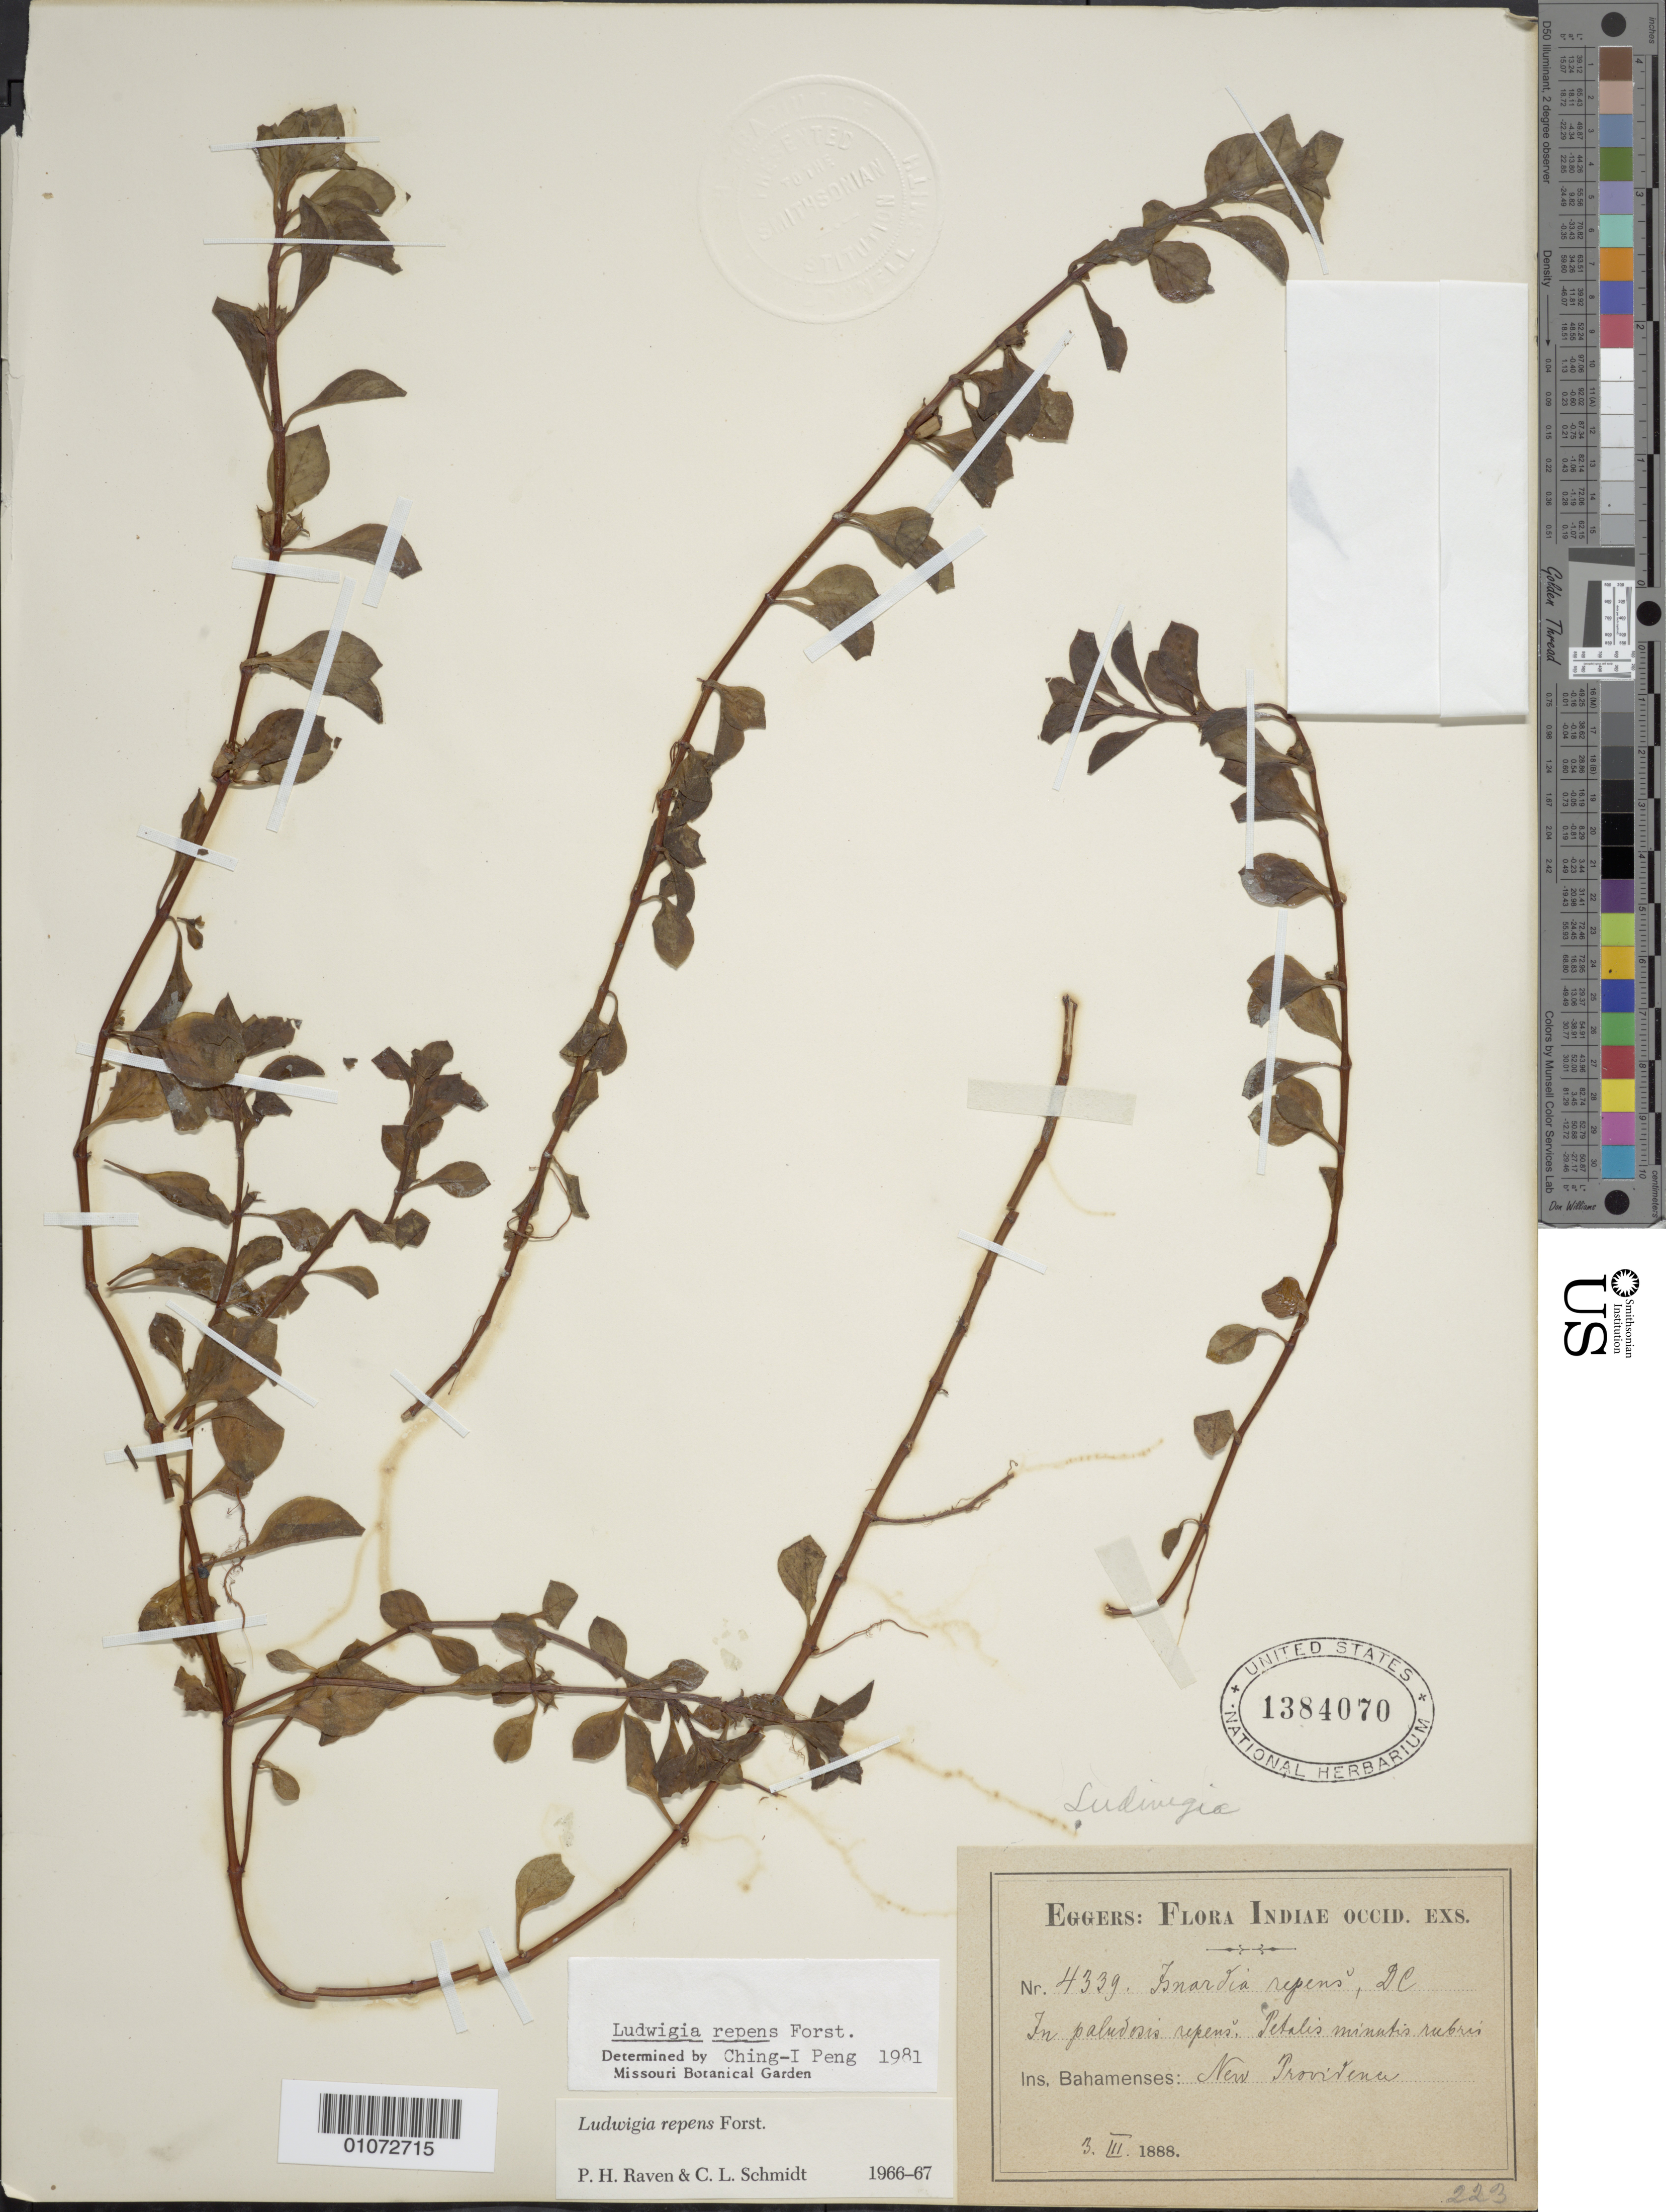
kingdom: Plantae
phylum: Tracheophyta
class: Magnoliopsida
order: Myrtales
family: Onagraceae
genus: Ludwigia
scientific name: Ludwigia repens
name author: J.R. Forst.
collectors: H. F. A. von Eggers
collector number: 4339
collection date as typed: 03 Mar 1888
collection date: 1888-03-03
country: Bahamas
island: New Providence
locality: In paludosis repens. Petalis minutis rubris.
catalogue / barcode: US 1384070